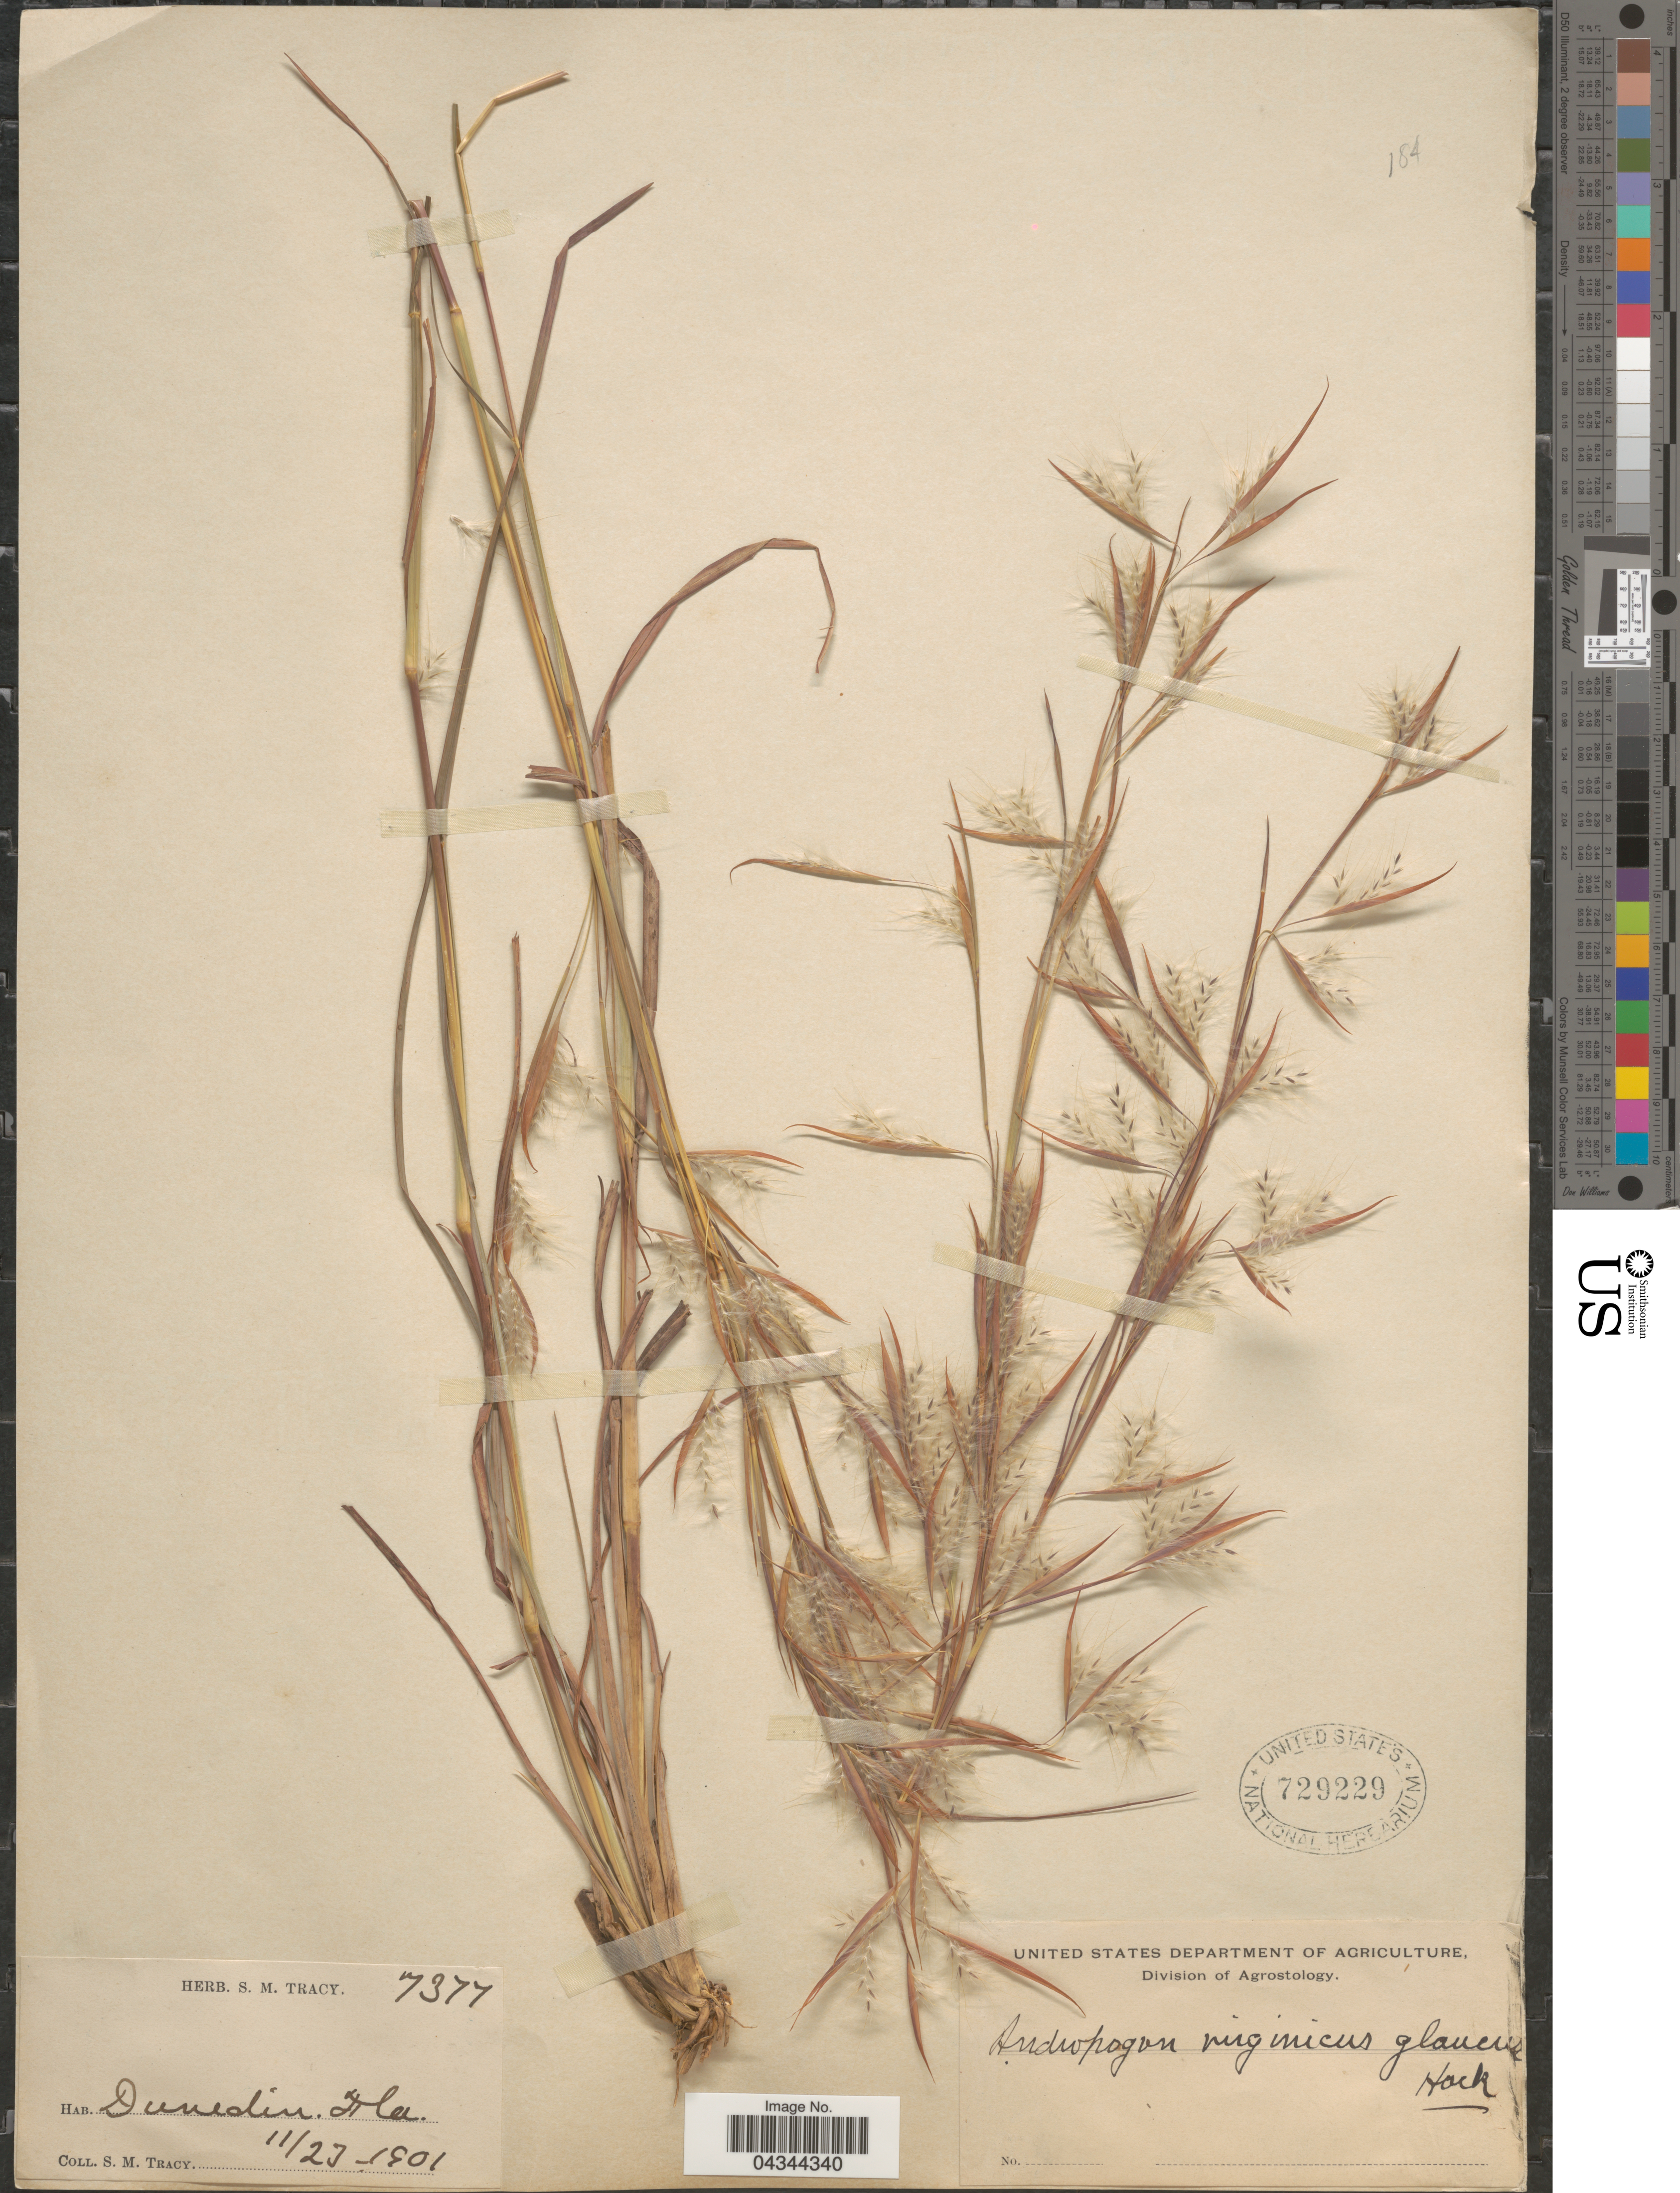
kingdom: Plantae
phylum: Tracheophyta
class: Liliopsida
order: Poales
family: Poaceae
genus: Andropogon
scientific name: Andropogon virginicus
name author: L.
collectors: S. M. Tracy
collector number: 7377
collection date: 1901-11-23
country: United States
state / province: Florida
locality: Dunedin.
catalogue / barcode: US 729229